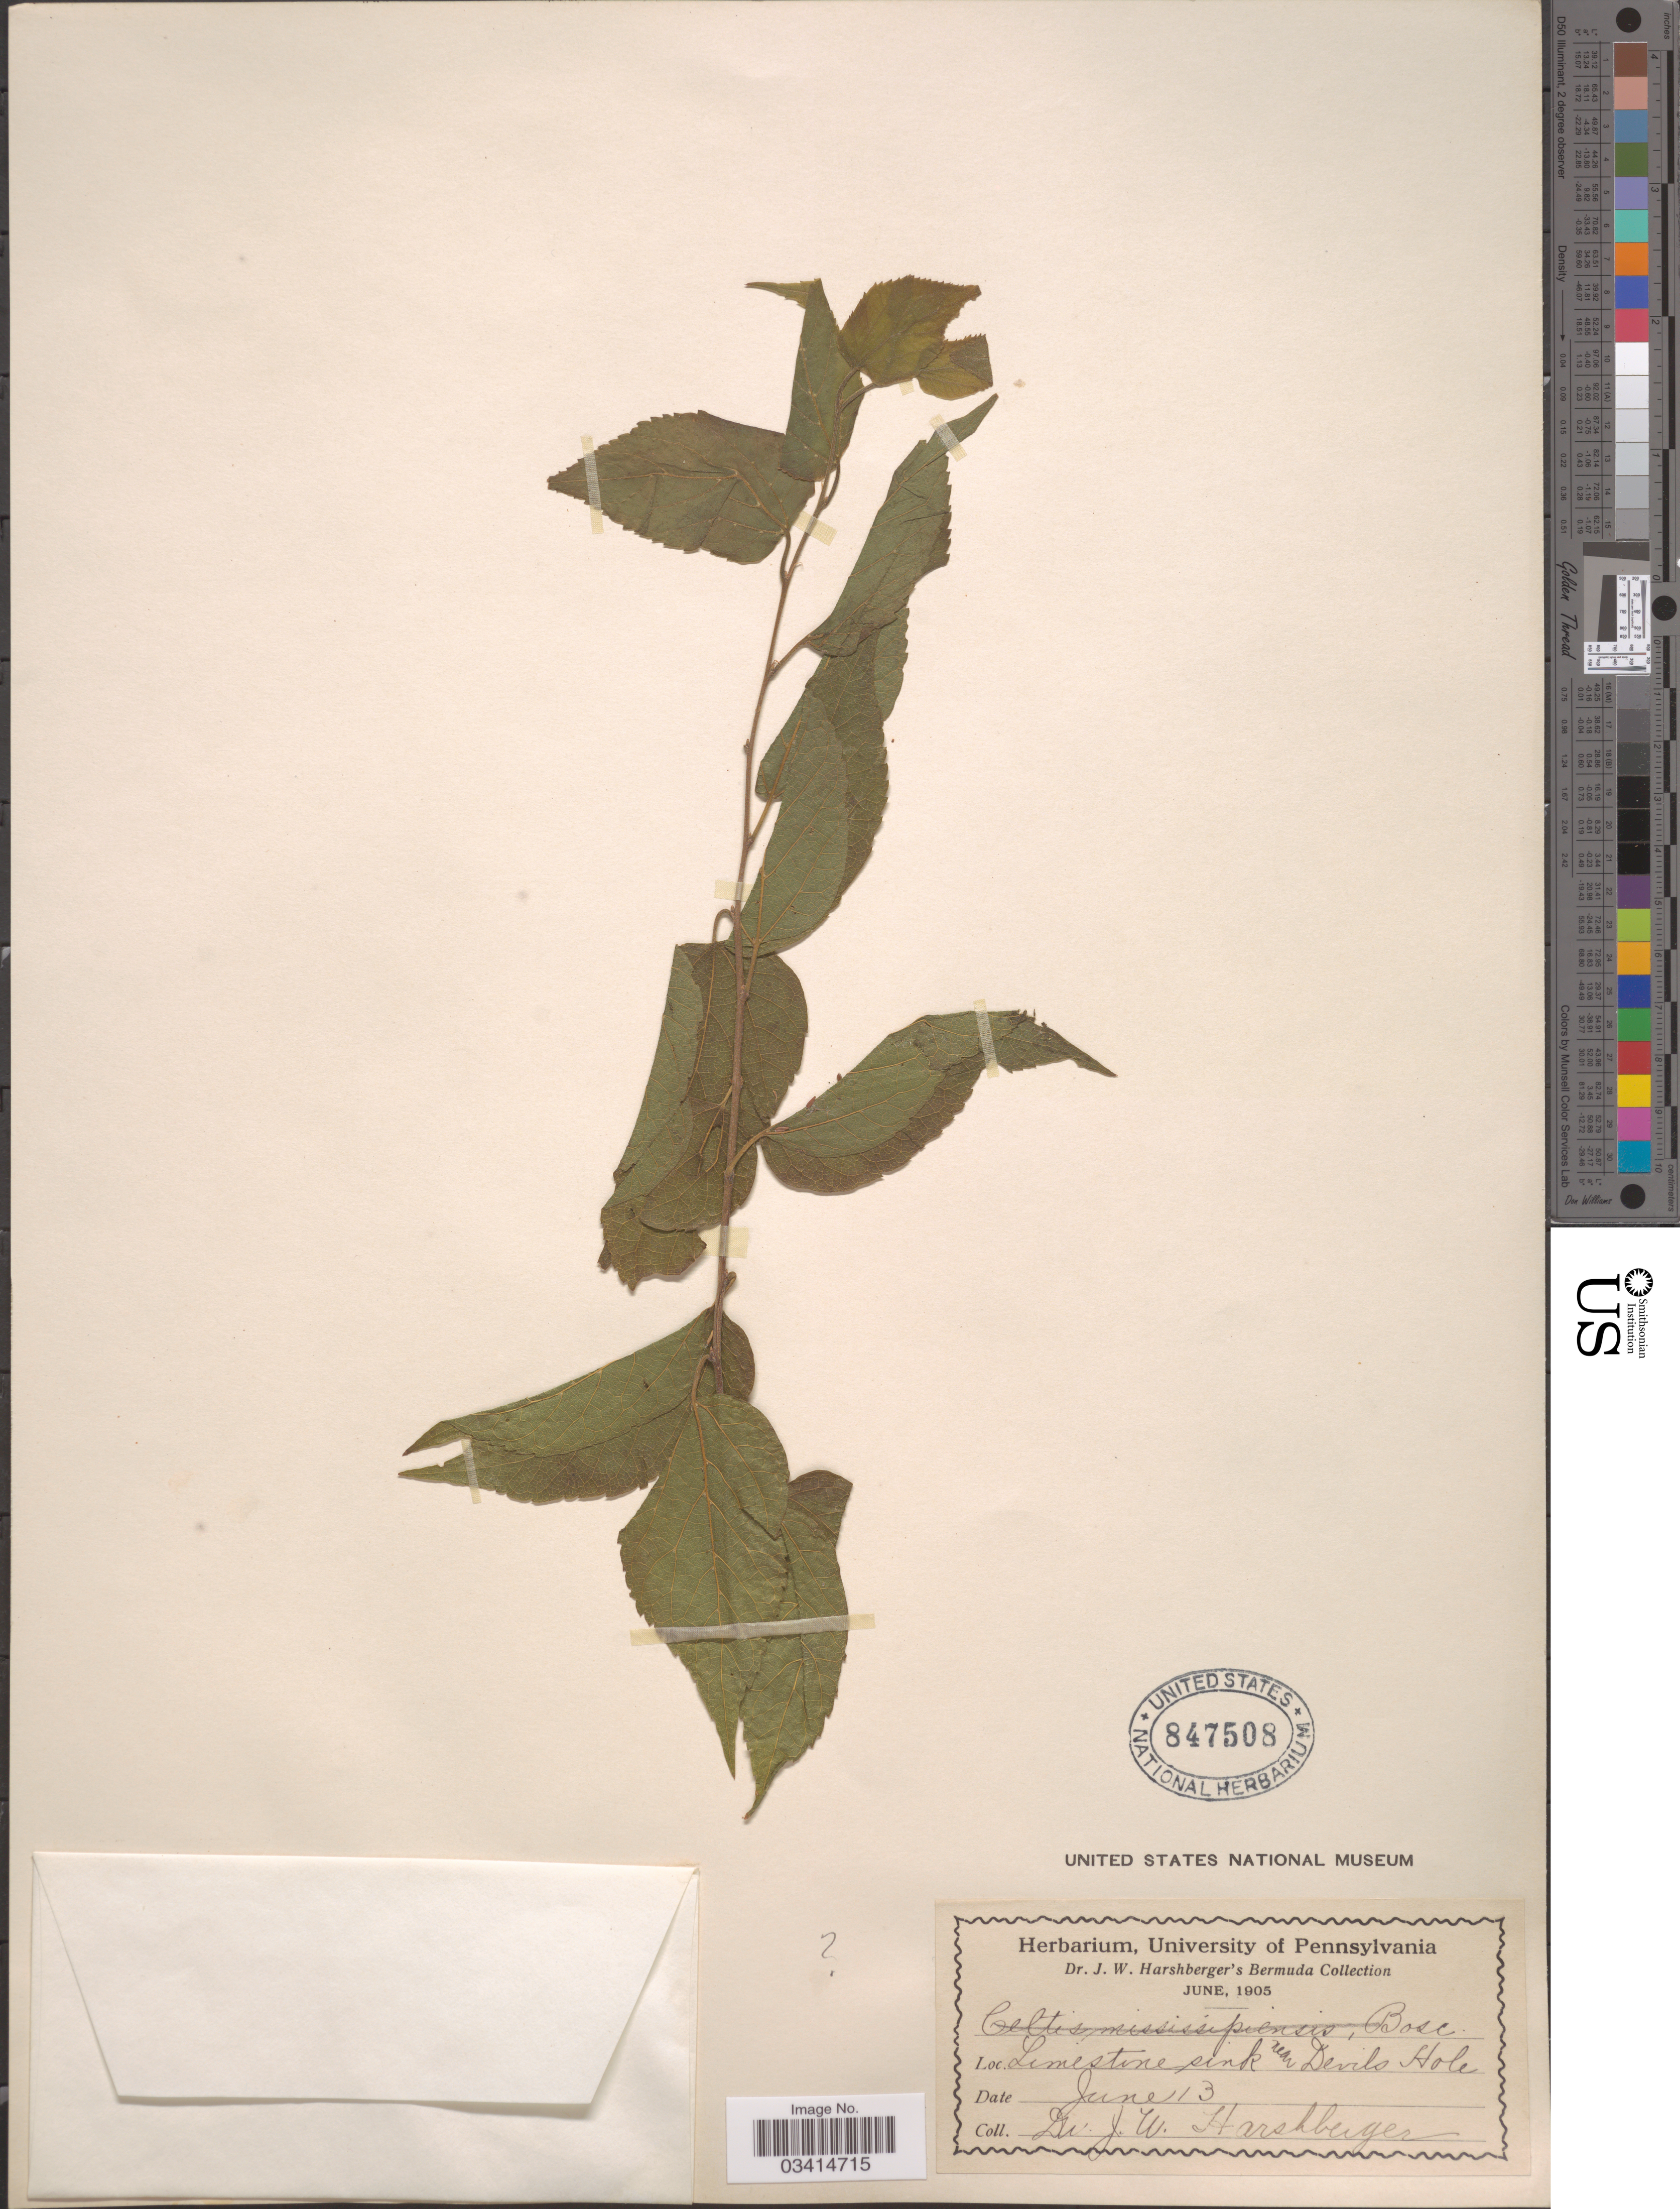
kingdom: Plantae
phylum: Tracheophyta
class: Magnoliopsida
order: Rosales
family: Cannabaceae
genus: Celtis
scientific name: Celtis laevigata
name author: Willd.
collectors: J. W. Harshberger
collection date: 1905-06-13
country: Bermuda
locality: Limestone sink near Devils Hole.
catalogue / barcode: US 847508